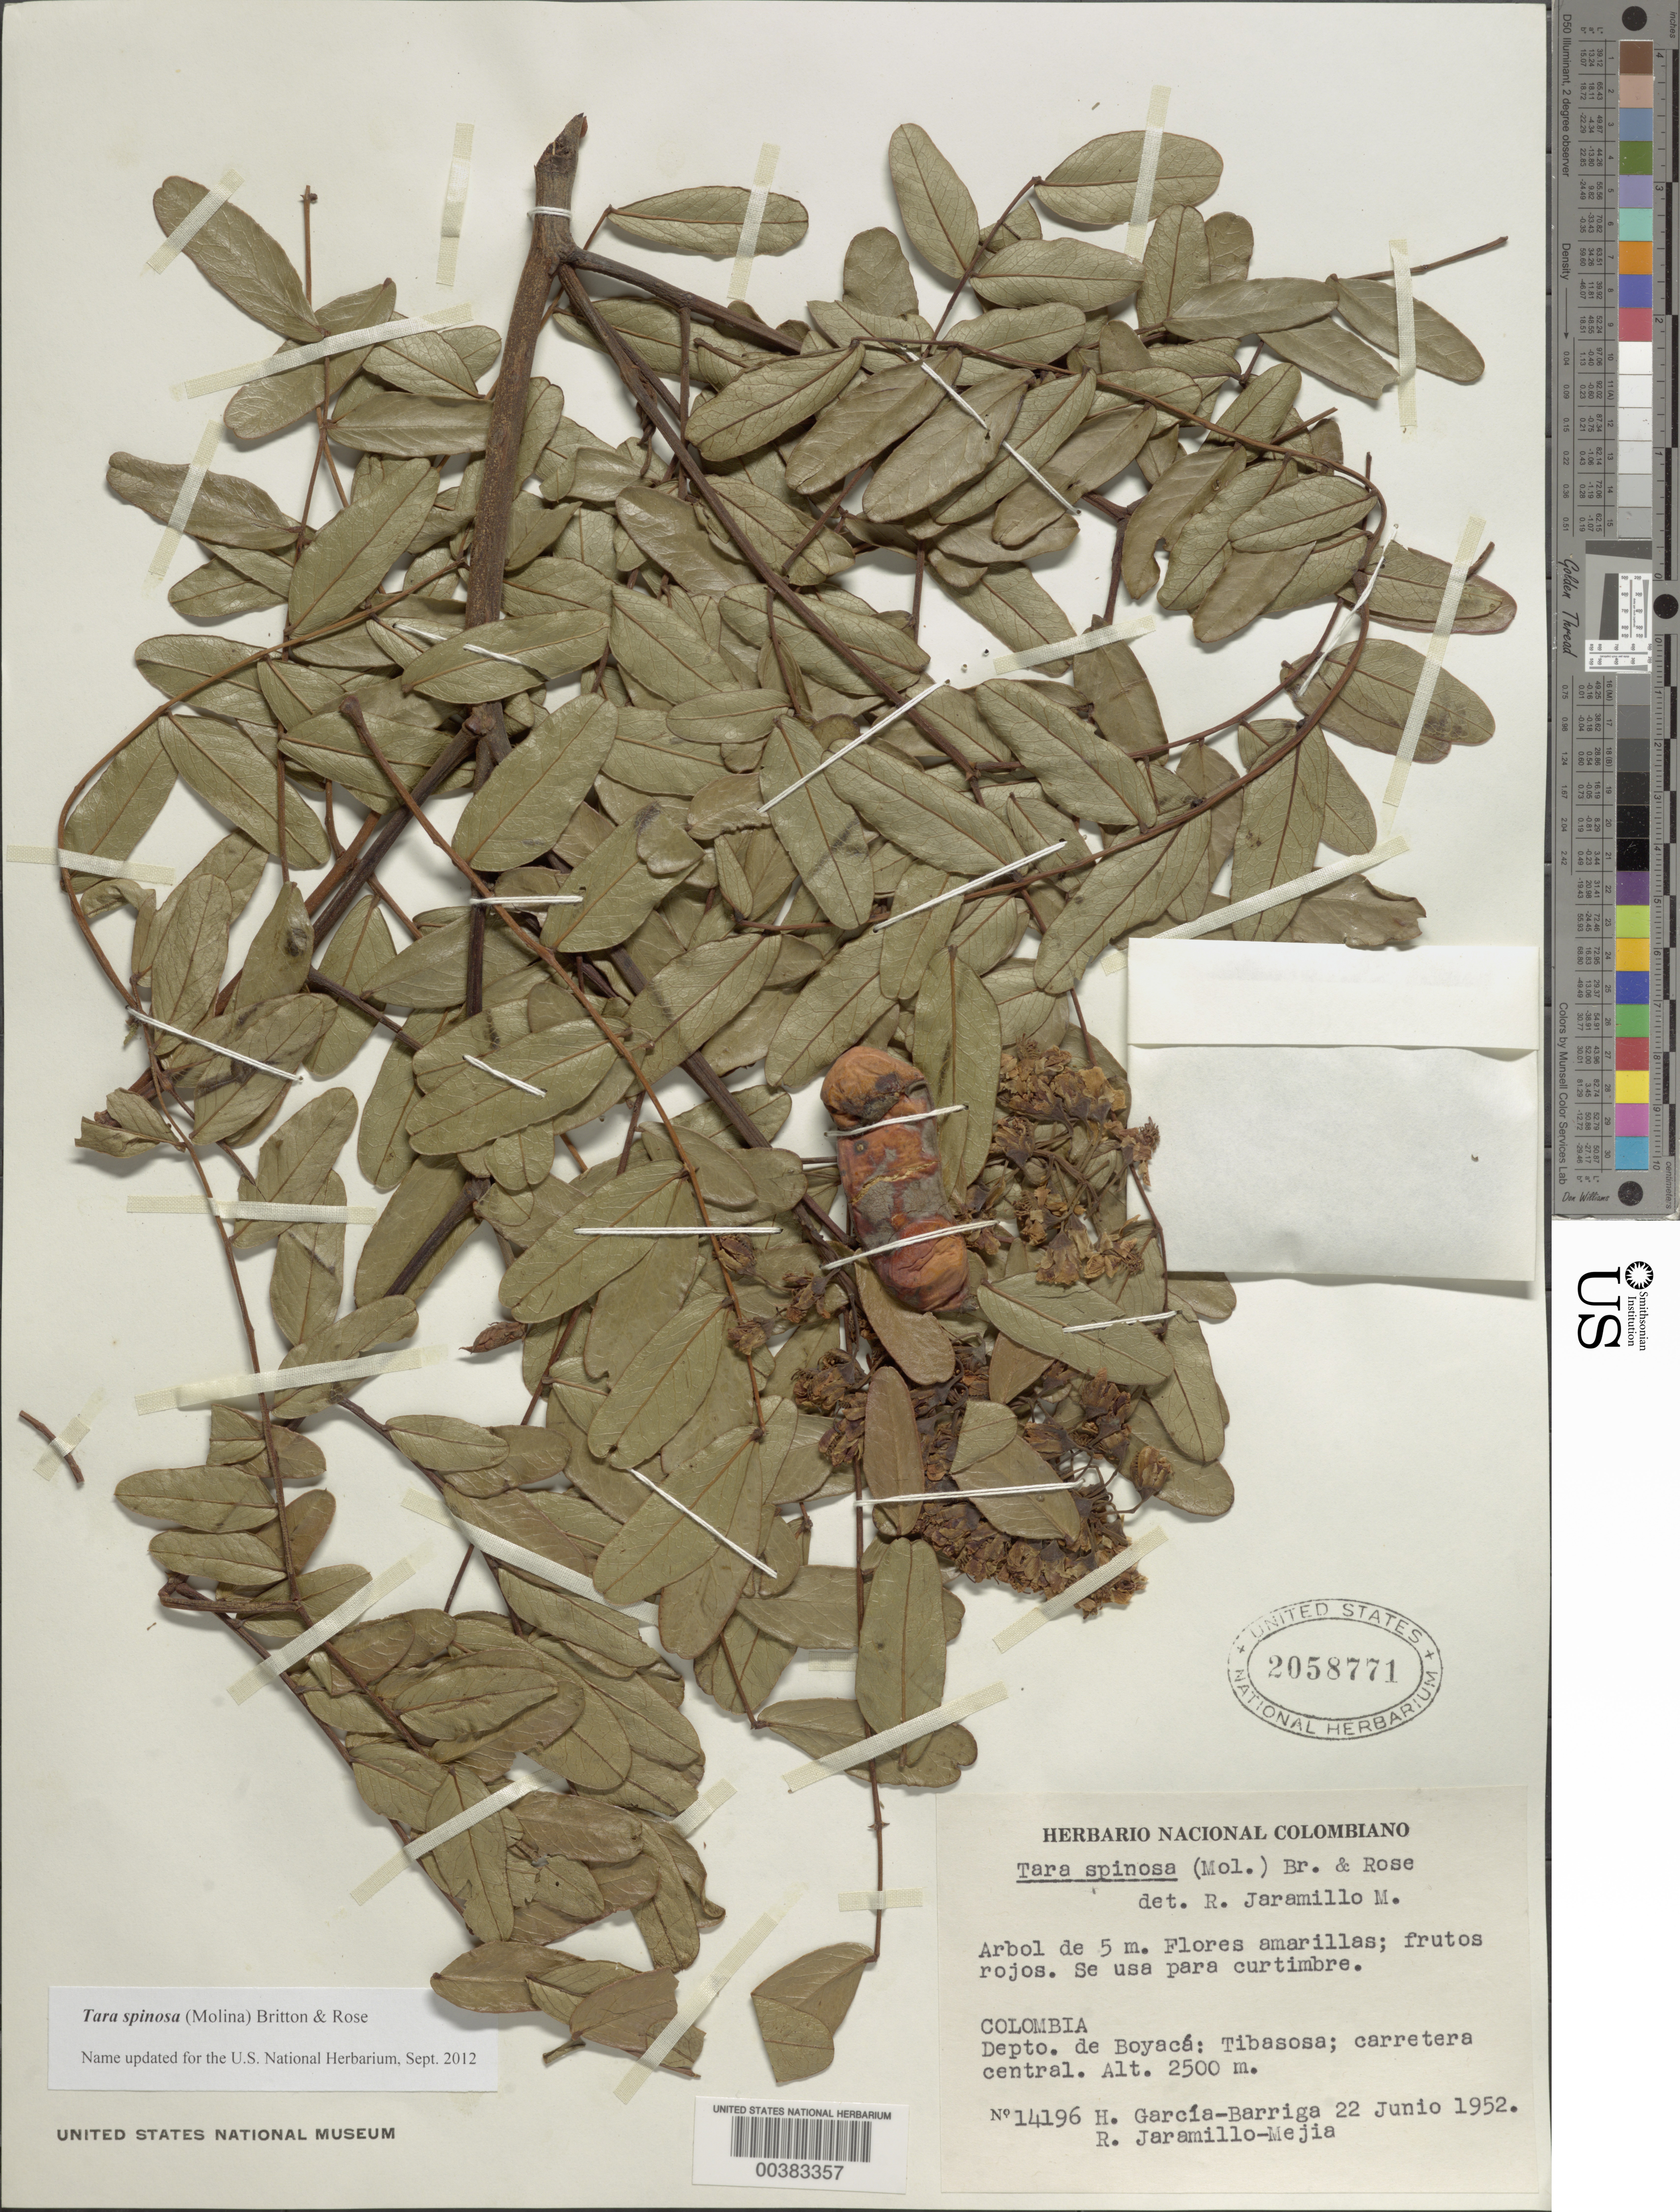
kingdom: Plantae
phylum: Tracheophyta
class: Magnoliopsida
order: Fabales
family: Fabaceae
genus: Tara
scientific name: Tara spinosa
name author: (Molina) Britton & Rose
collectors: H. García Barriga & R. Jaramillo M.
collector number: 14196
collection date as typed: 22 Jun 1952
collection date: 1952-06-22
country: Colombia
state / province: Boyacá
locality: Tibasosa; Carretera Central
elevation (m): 2500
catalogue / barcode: US 2058771